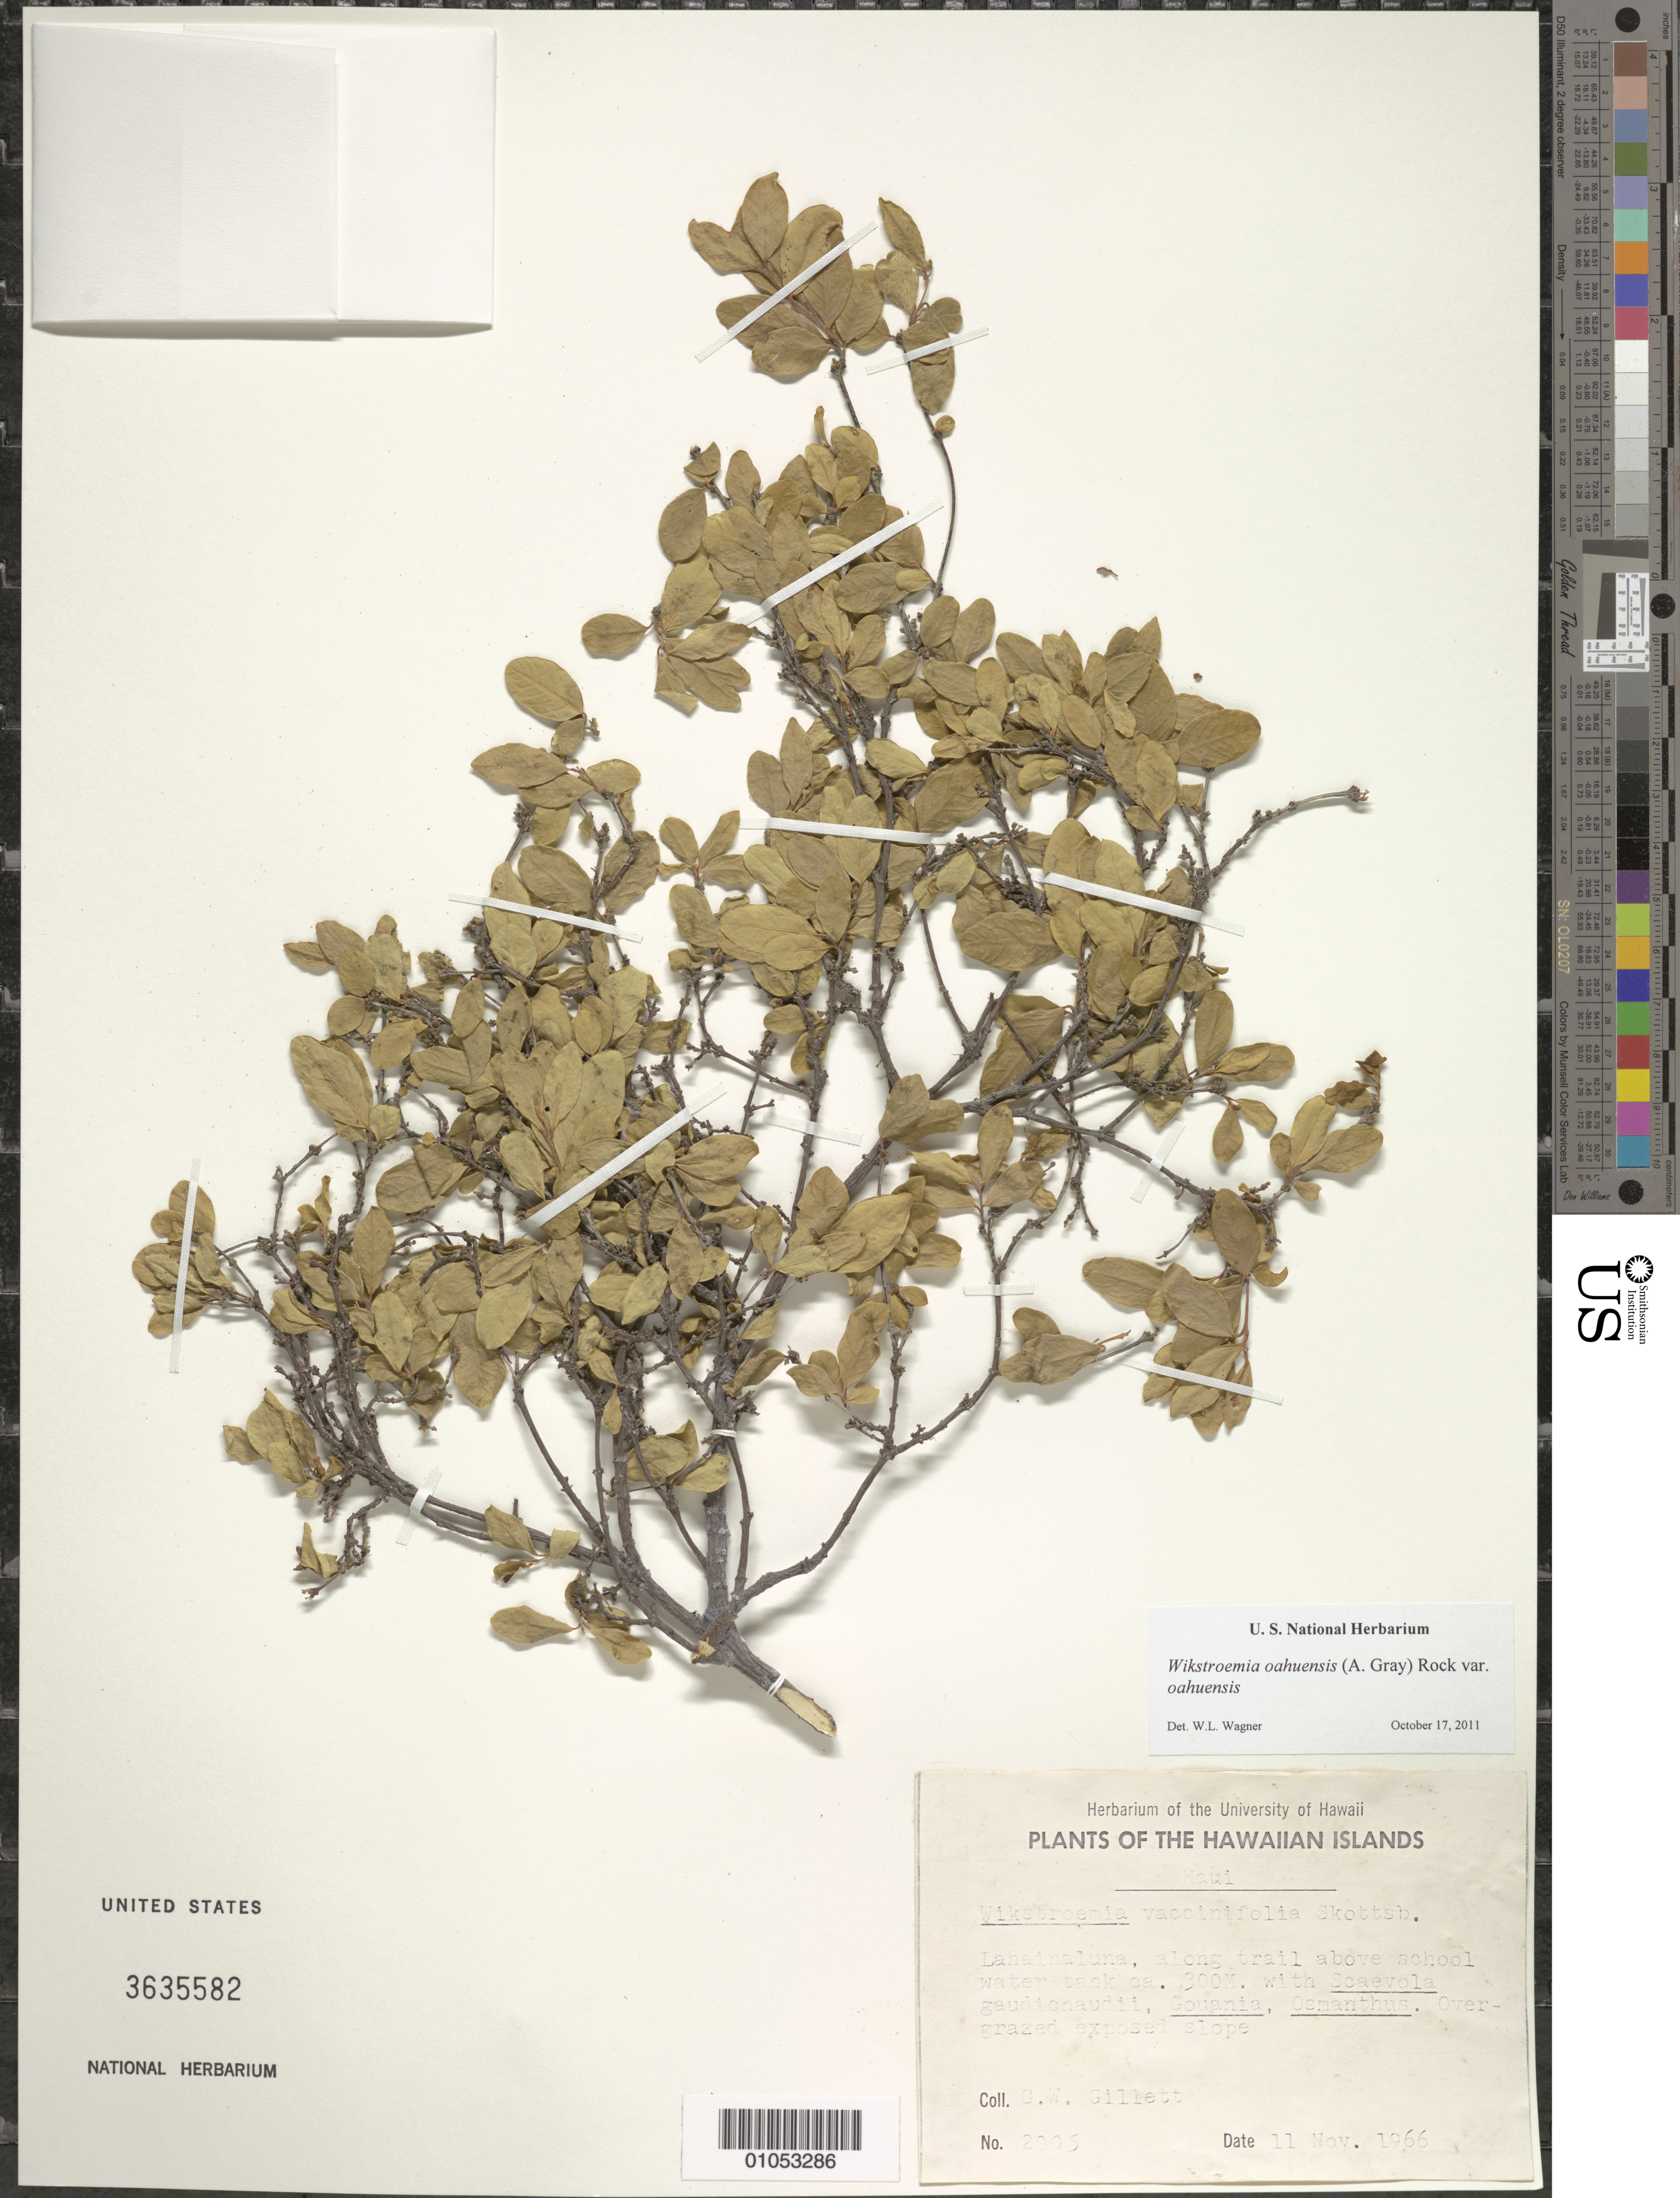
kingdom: Plantae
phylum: Tracheophyta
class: Magnoliopsida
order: Malvales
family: Thymelaeaceae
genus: Wikstroemia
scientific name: Wikstroemia oahuensis var. oahuensis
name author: (A. Gray) Rock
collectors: G. Gillett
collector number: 2005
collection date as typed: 11 Nov 1966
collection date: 1966-11-11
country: United States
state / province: Hawaii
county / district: Maui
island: Maui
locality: Lahainaluna, along trail above school water tank.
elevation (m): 300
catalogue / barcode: US 3635582